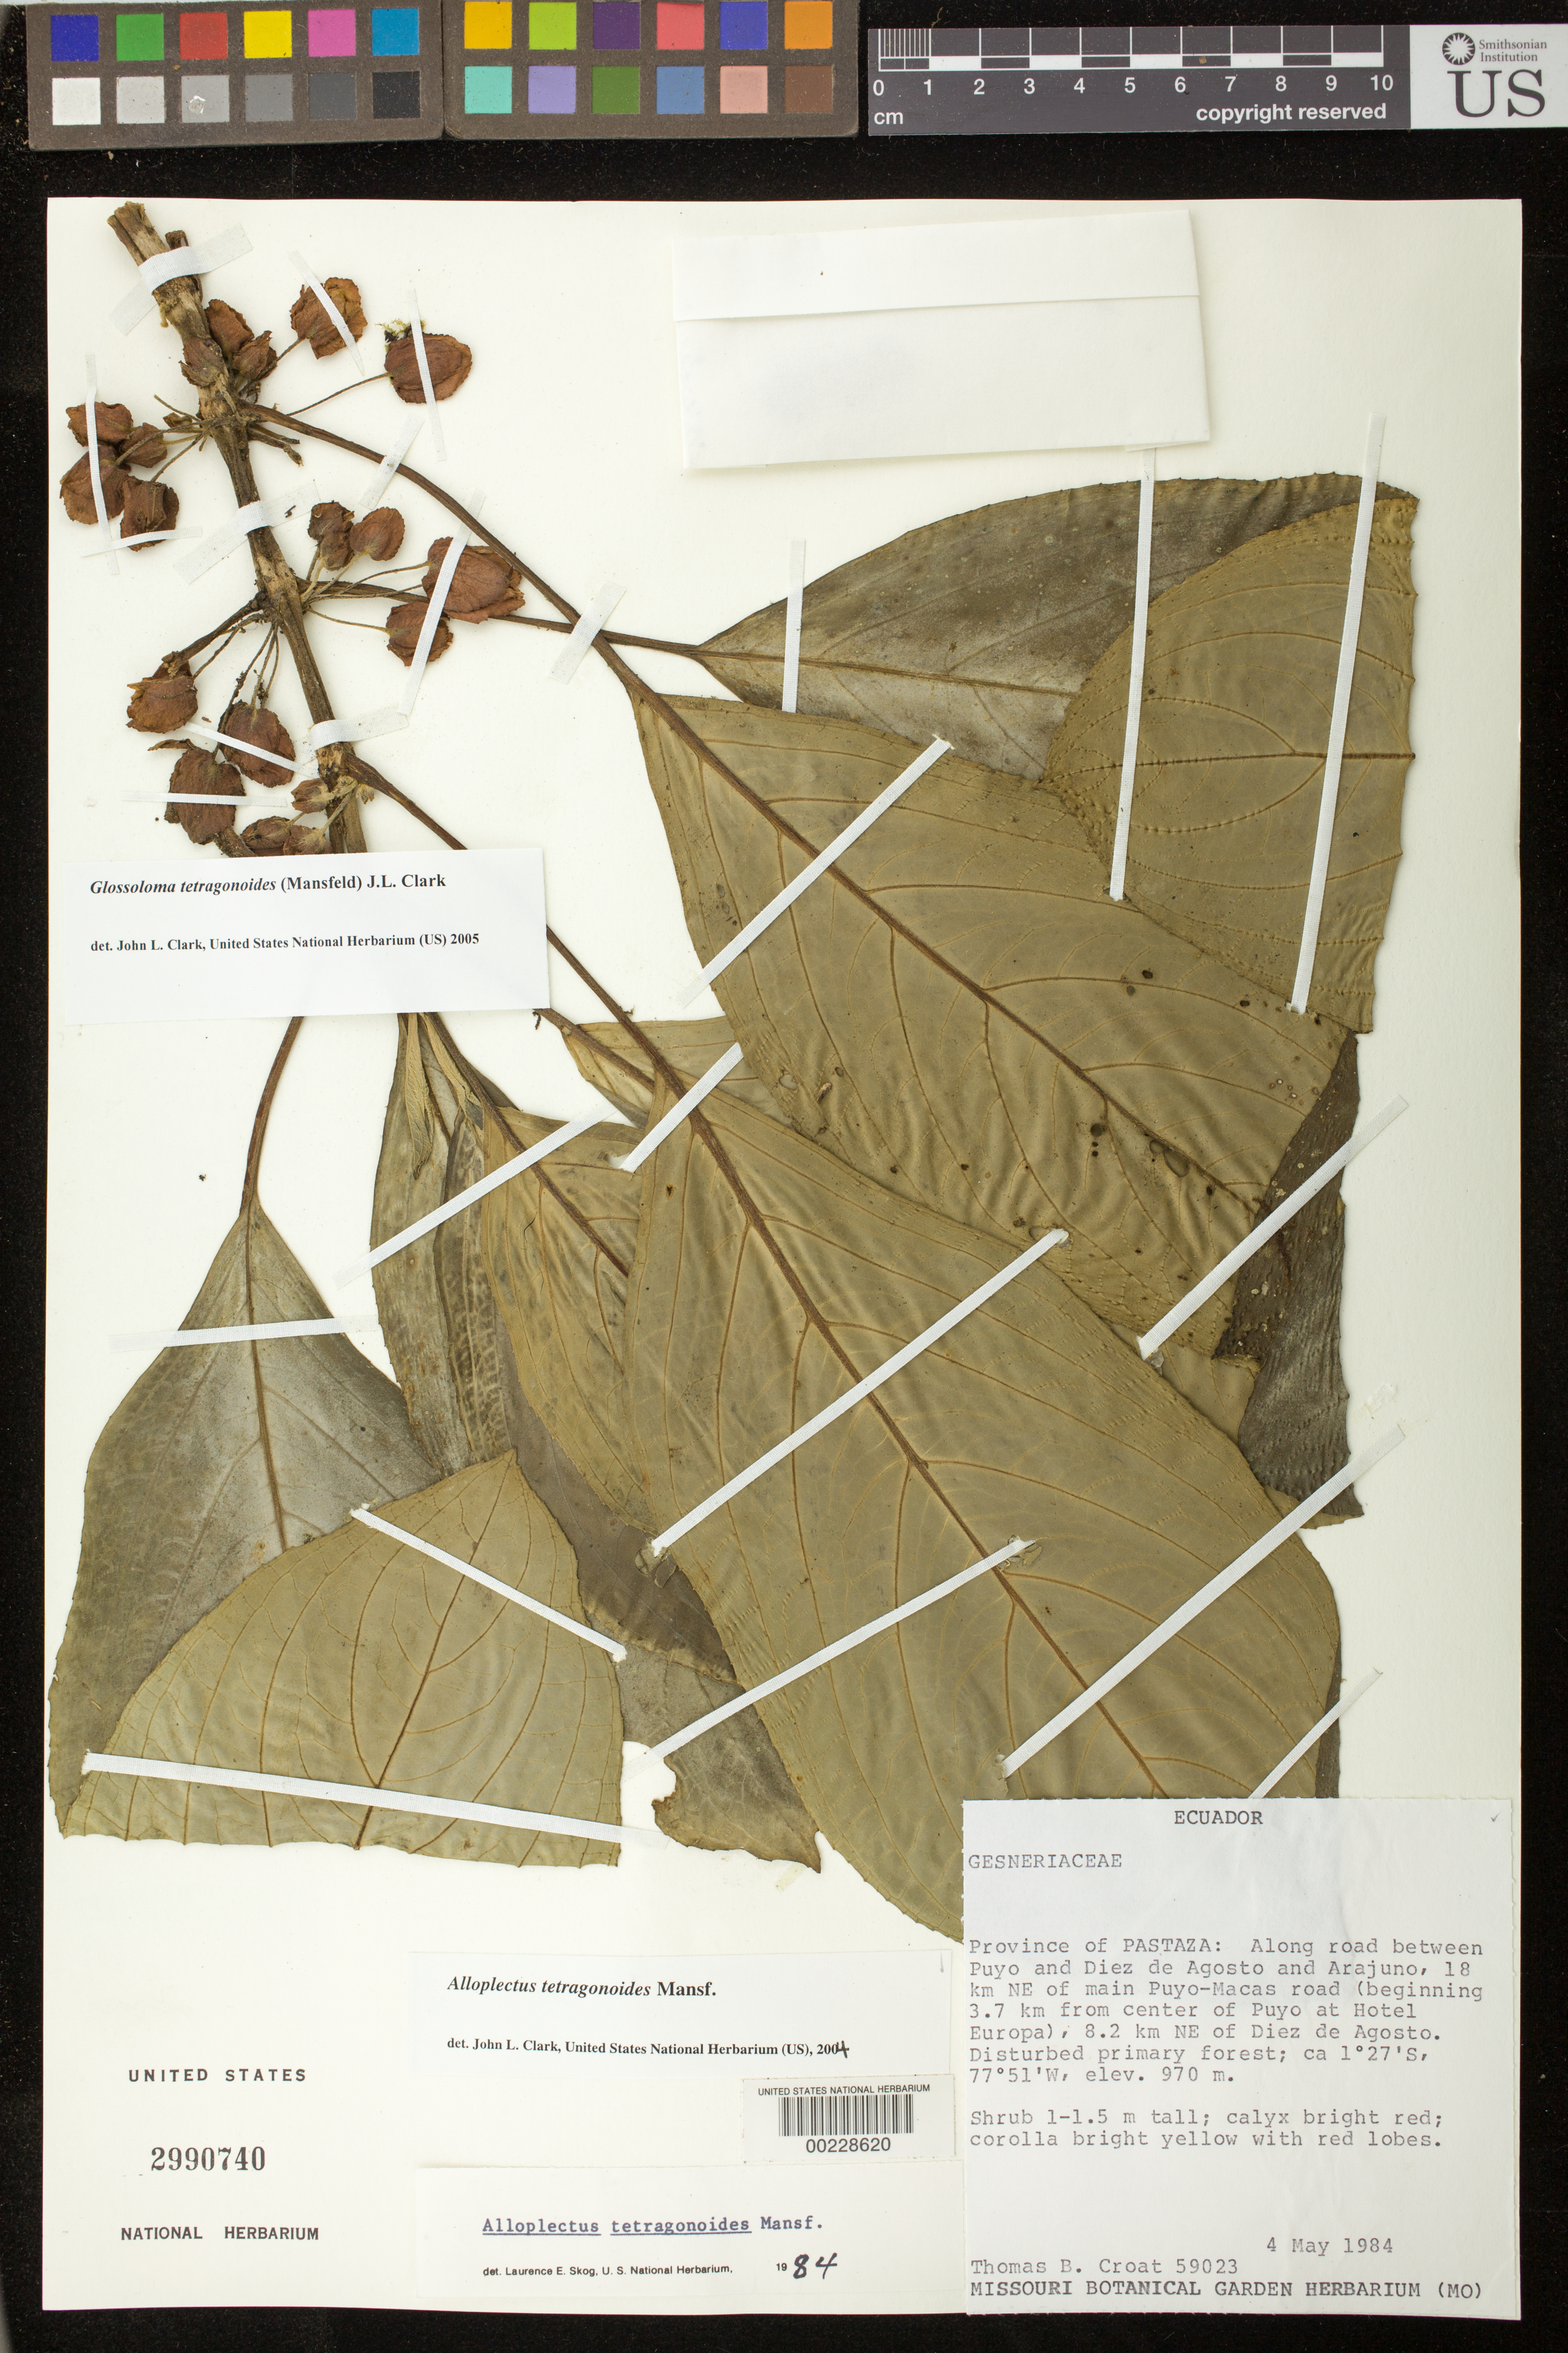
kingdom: Plantae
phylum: Tracheophyta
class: Magnoliopsida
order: Lamiales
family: Gesneriaceae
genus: Glossoloma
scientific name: Glossoloma tetragonoides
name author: (Mansf.) J.L. Clark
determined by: Skog, Laurence E.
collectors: T. B. Croat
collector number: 59023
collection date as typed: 04 May 1984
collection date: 1984-05-04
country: Ecuador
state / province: Pastaza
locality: Along road between Puyo and Diez de Agosto and Arajuno, 18 km NE of main Puyo - Macas road (beginning 3.7 km from center of Puyo at Hotel Europa), 8.2 km km NE of Diez de Agosto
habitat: Disturbed primary forest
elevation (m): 970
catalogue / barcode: US 2990740